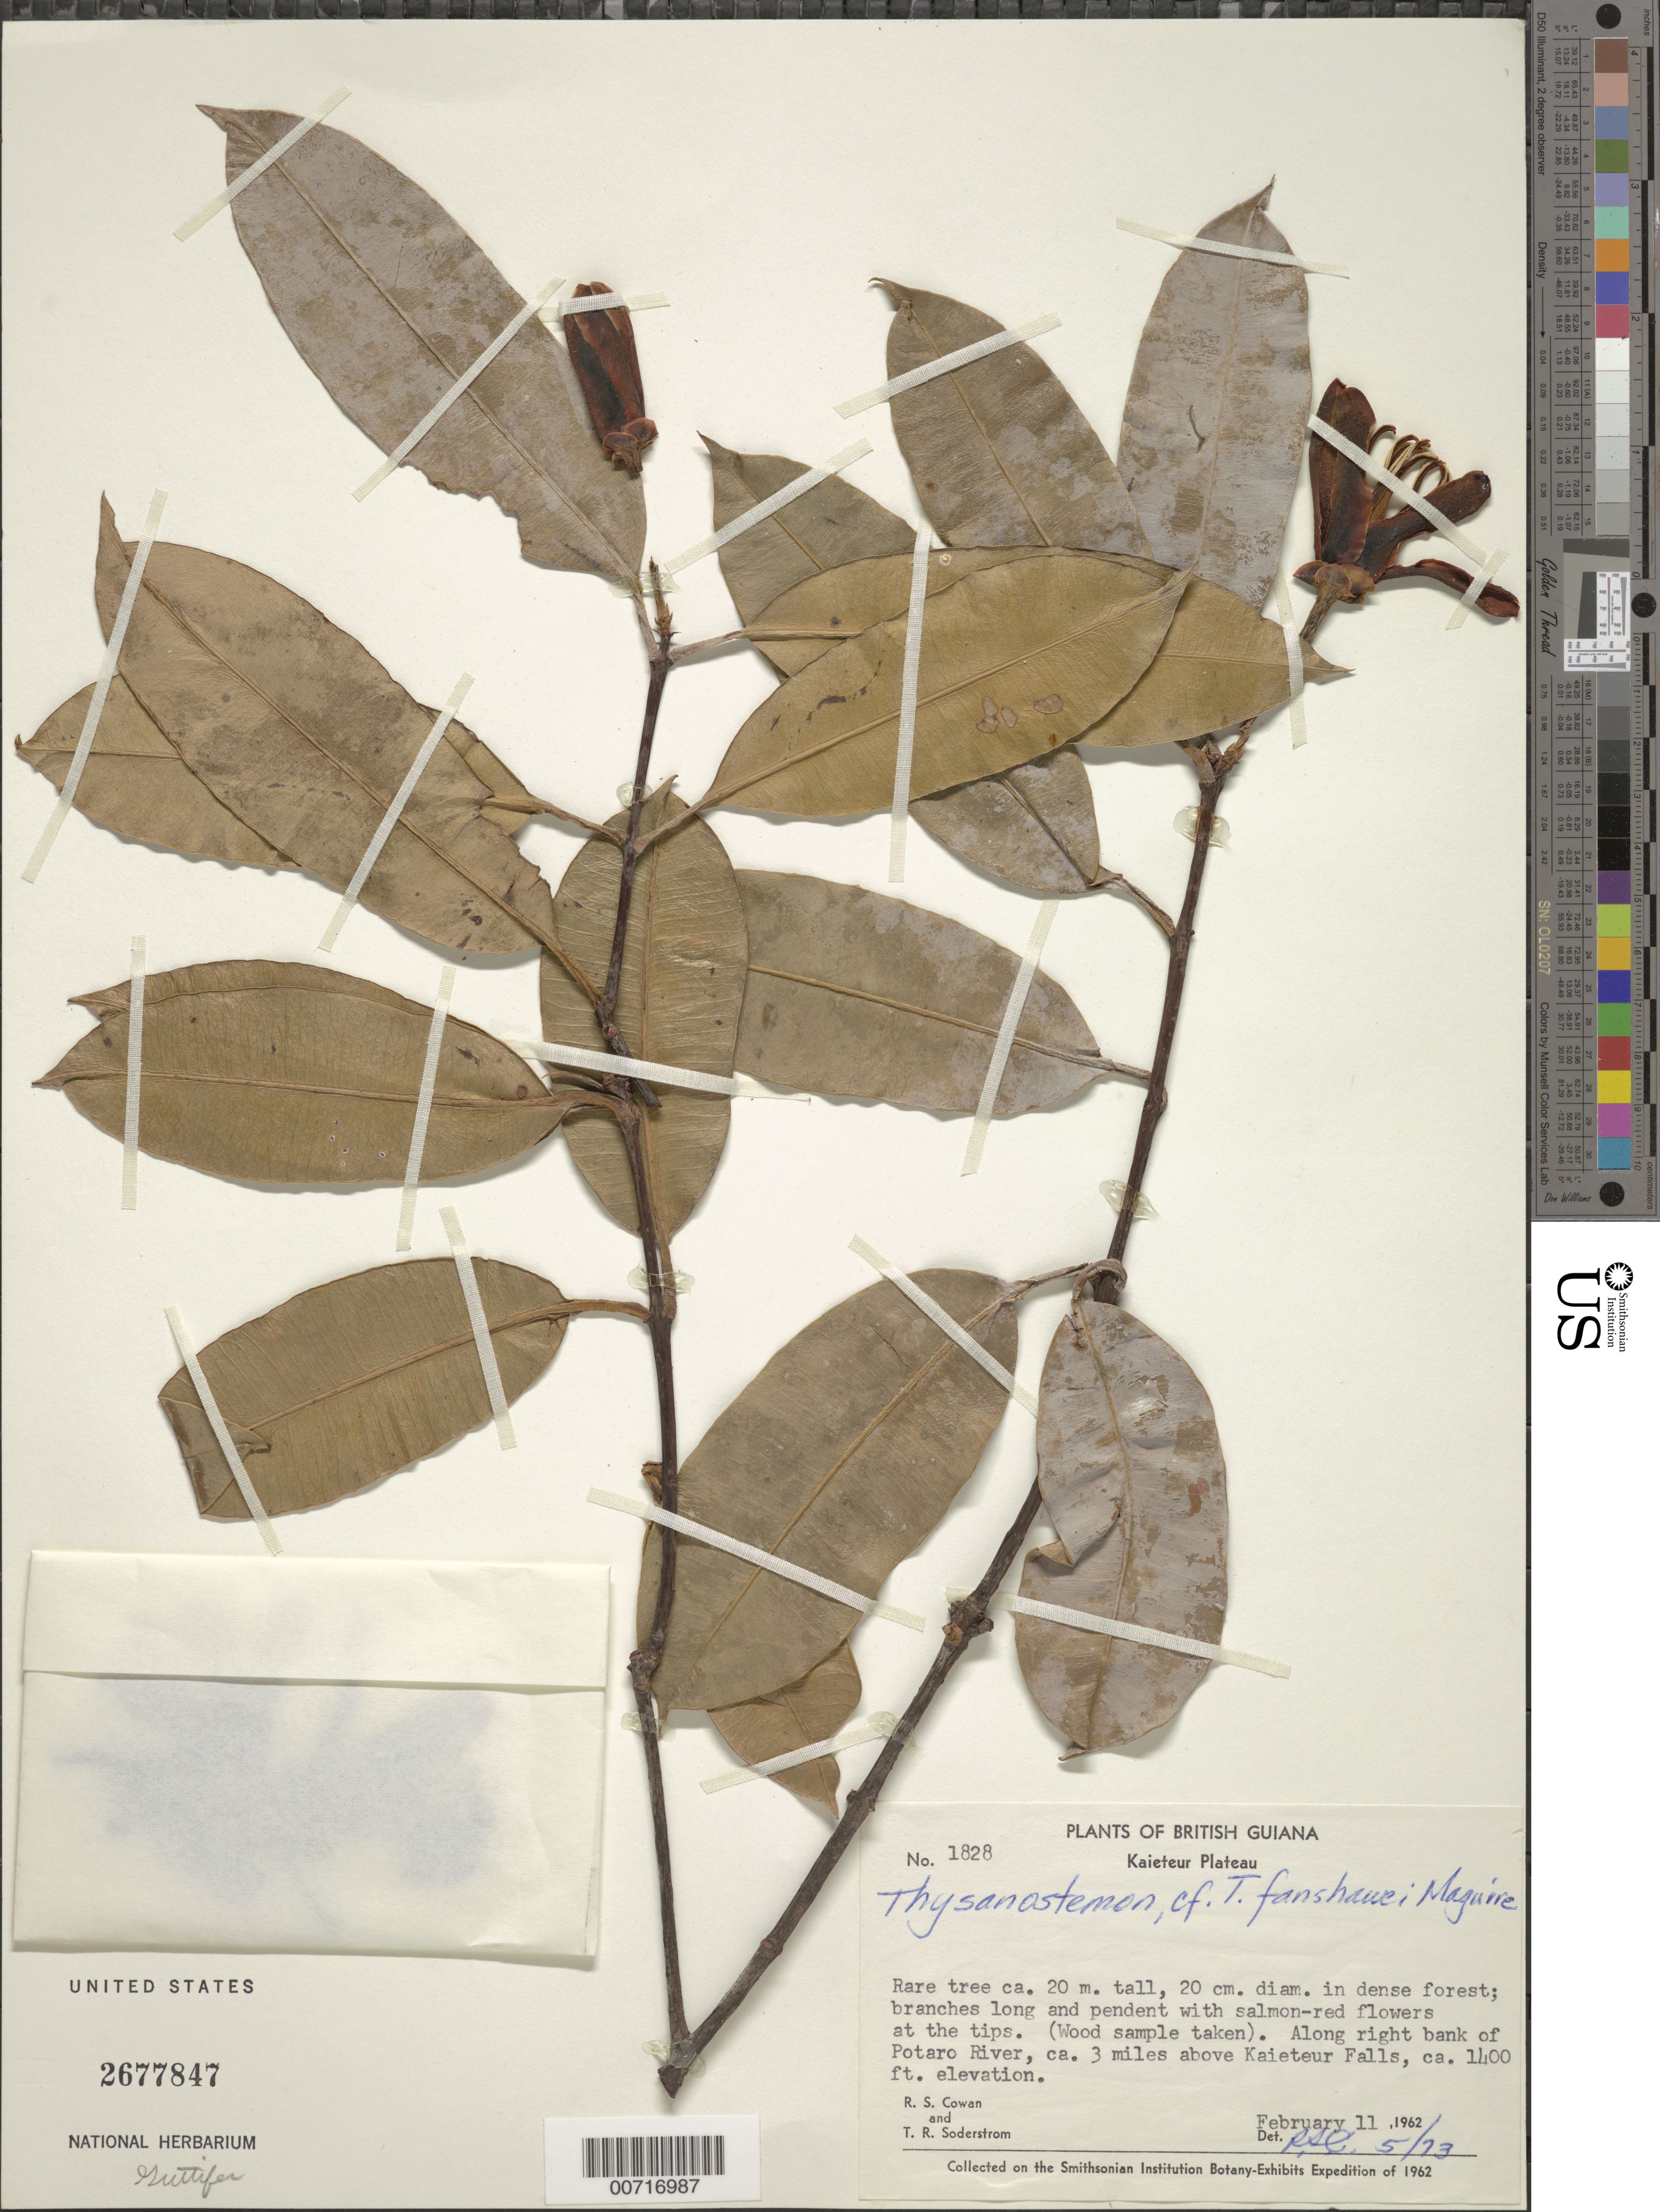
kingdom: Plantae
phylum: Tracheophyta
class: Magnoliopsida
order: Malpighiales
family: Clusiaceae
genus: Thysanostemon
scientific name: Thysanostemon fanshawei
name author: Maguire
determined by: Cowan, R. S.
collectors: R. S. Cowan & T. R. Soderstrom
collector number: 1828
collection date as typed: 11-Feb-62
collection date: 1962-02-11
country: Guyana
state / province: Potaro-Siparuni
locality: Kaieteur Plateau, Potaro R., 3 mi. above Kaieteur Falls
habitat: Dense forest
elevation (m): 427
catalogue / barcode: US 2677847